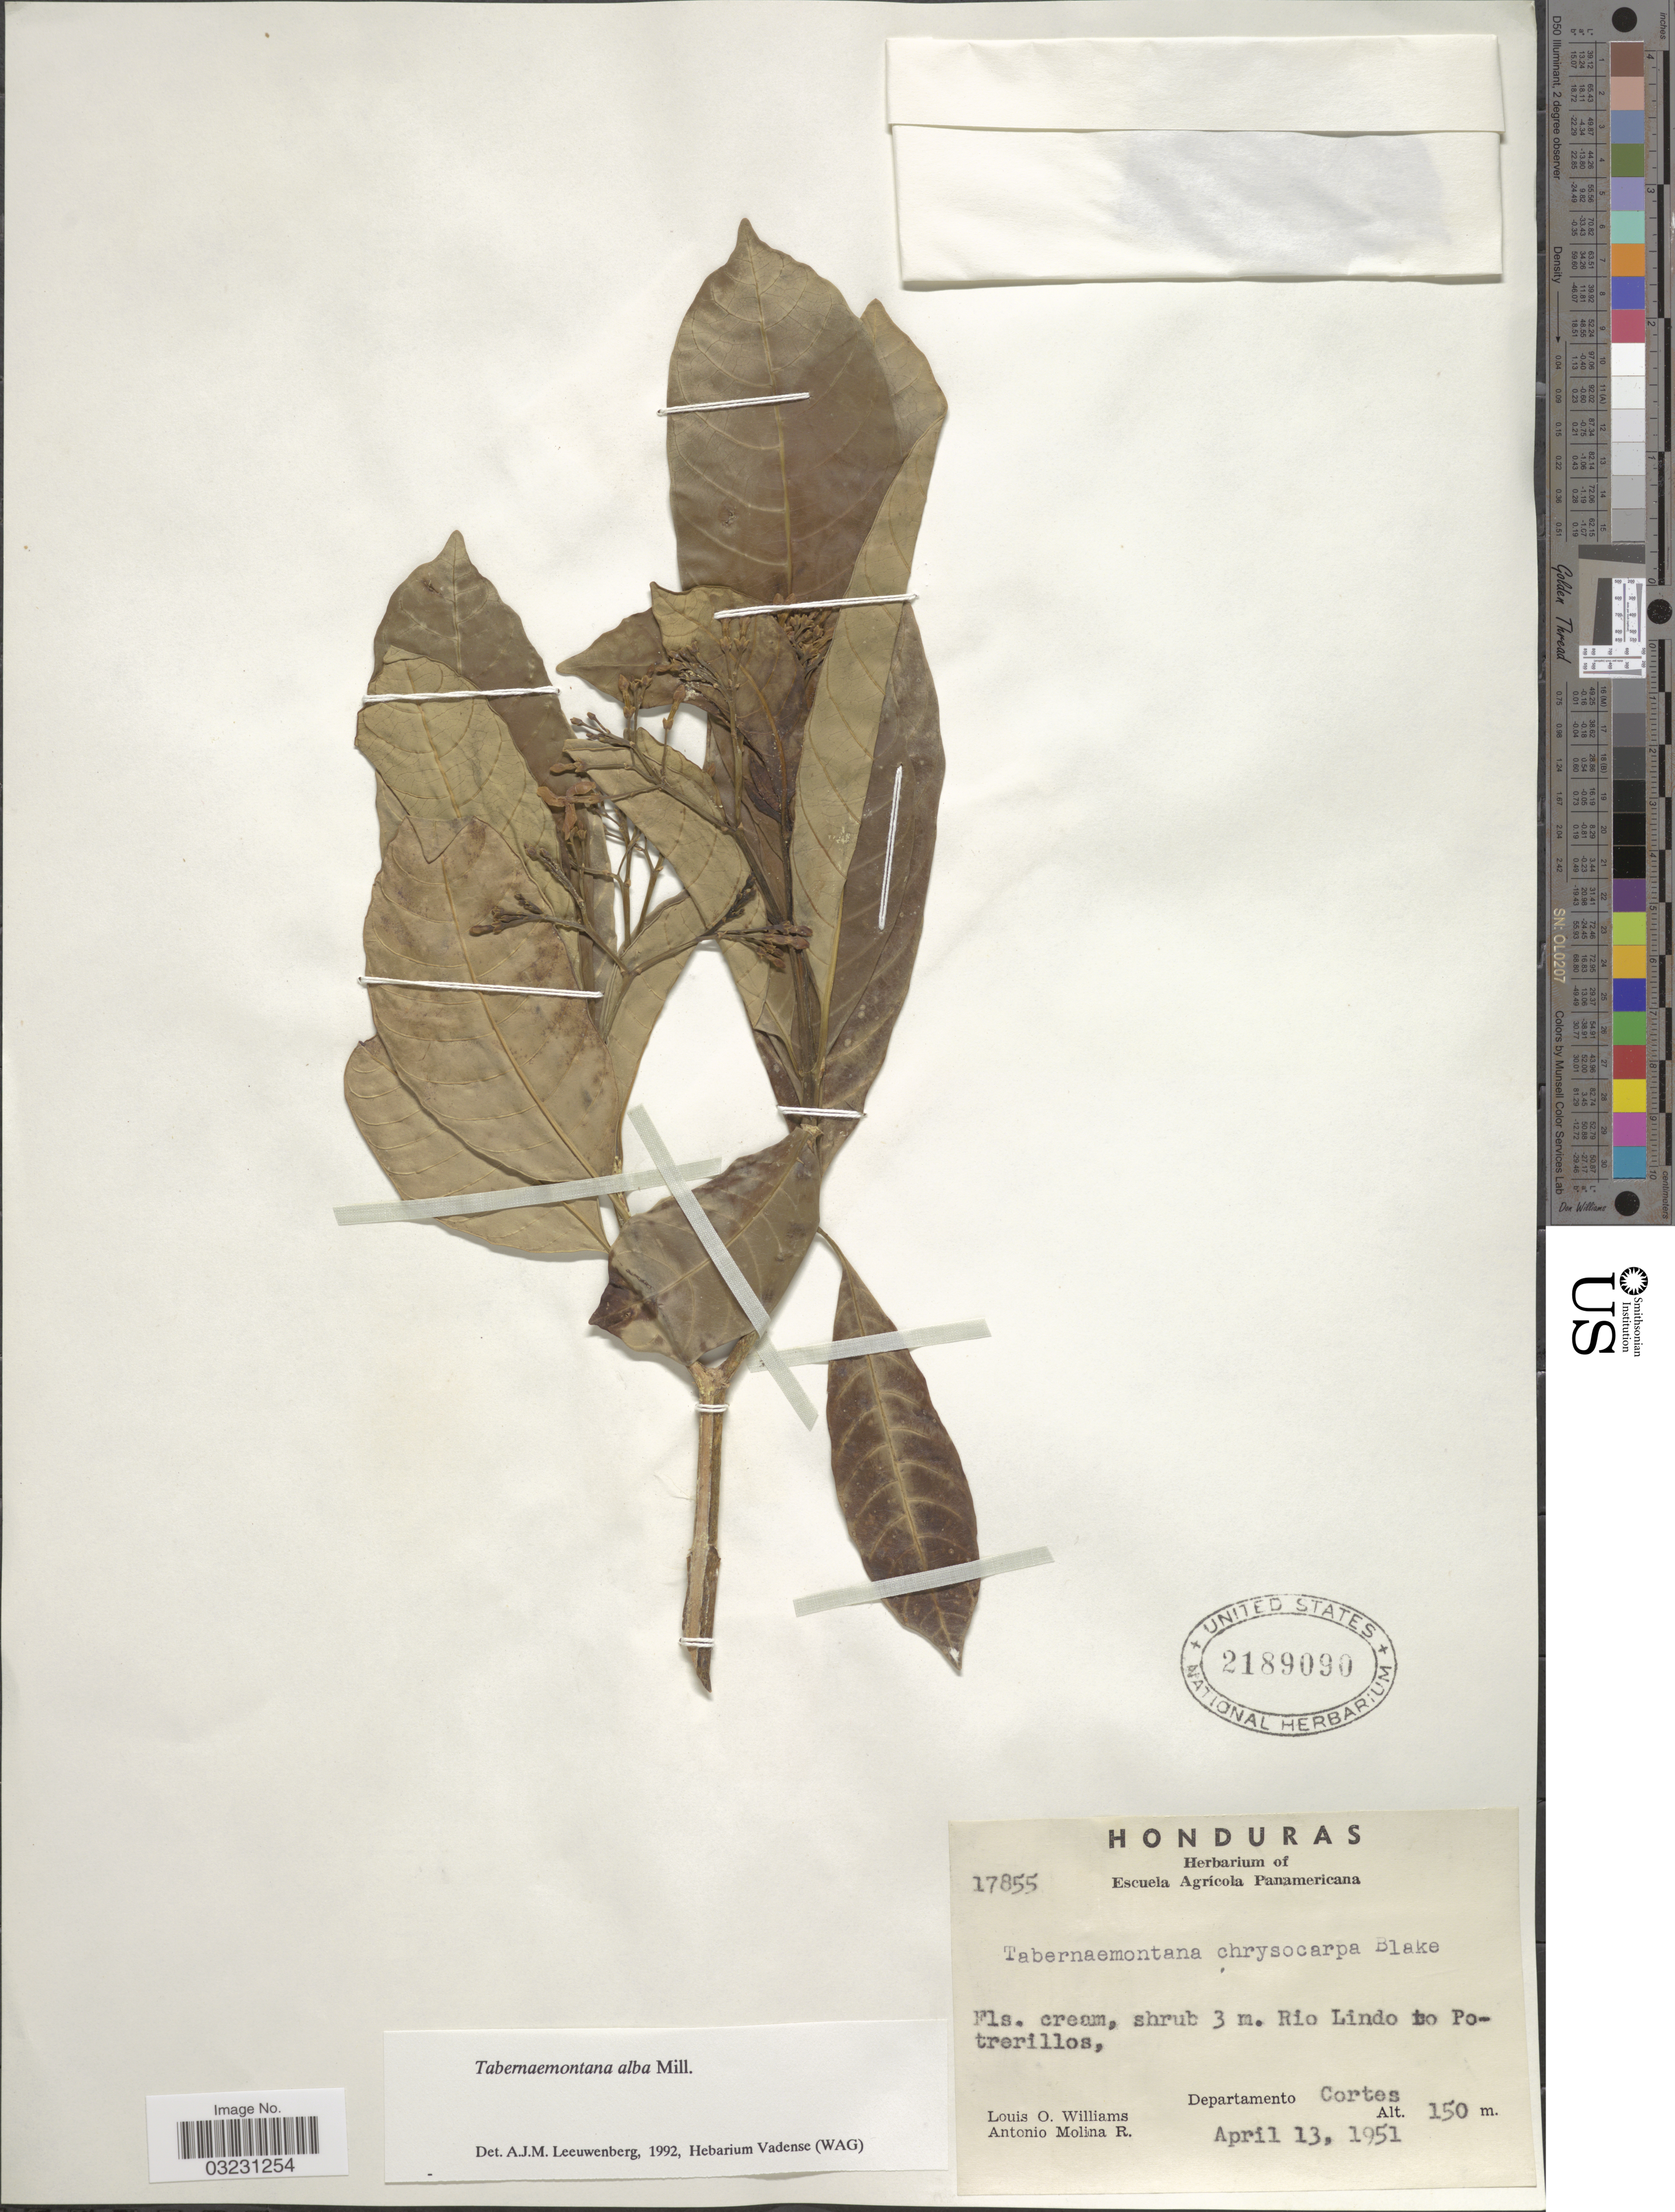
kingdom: Plantae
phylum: Tracheophyta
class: Magnoliopsida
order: Gentianales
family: Apocynaceae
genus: Tabernaemontana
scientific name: Tabernaemontana alba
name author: Mill.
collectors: L. O. Williams & A. Molina R.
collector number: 17855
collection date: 1951-04-13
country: Honduras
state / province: Cortés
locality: Rio Lindo to Potrerillos, Departamento Cortes.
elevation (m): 150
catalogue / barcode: US 2189090